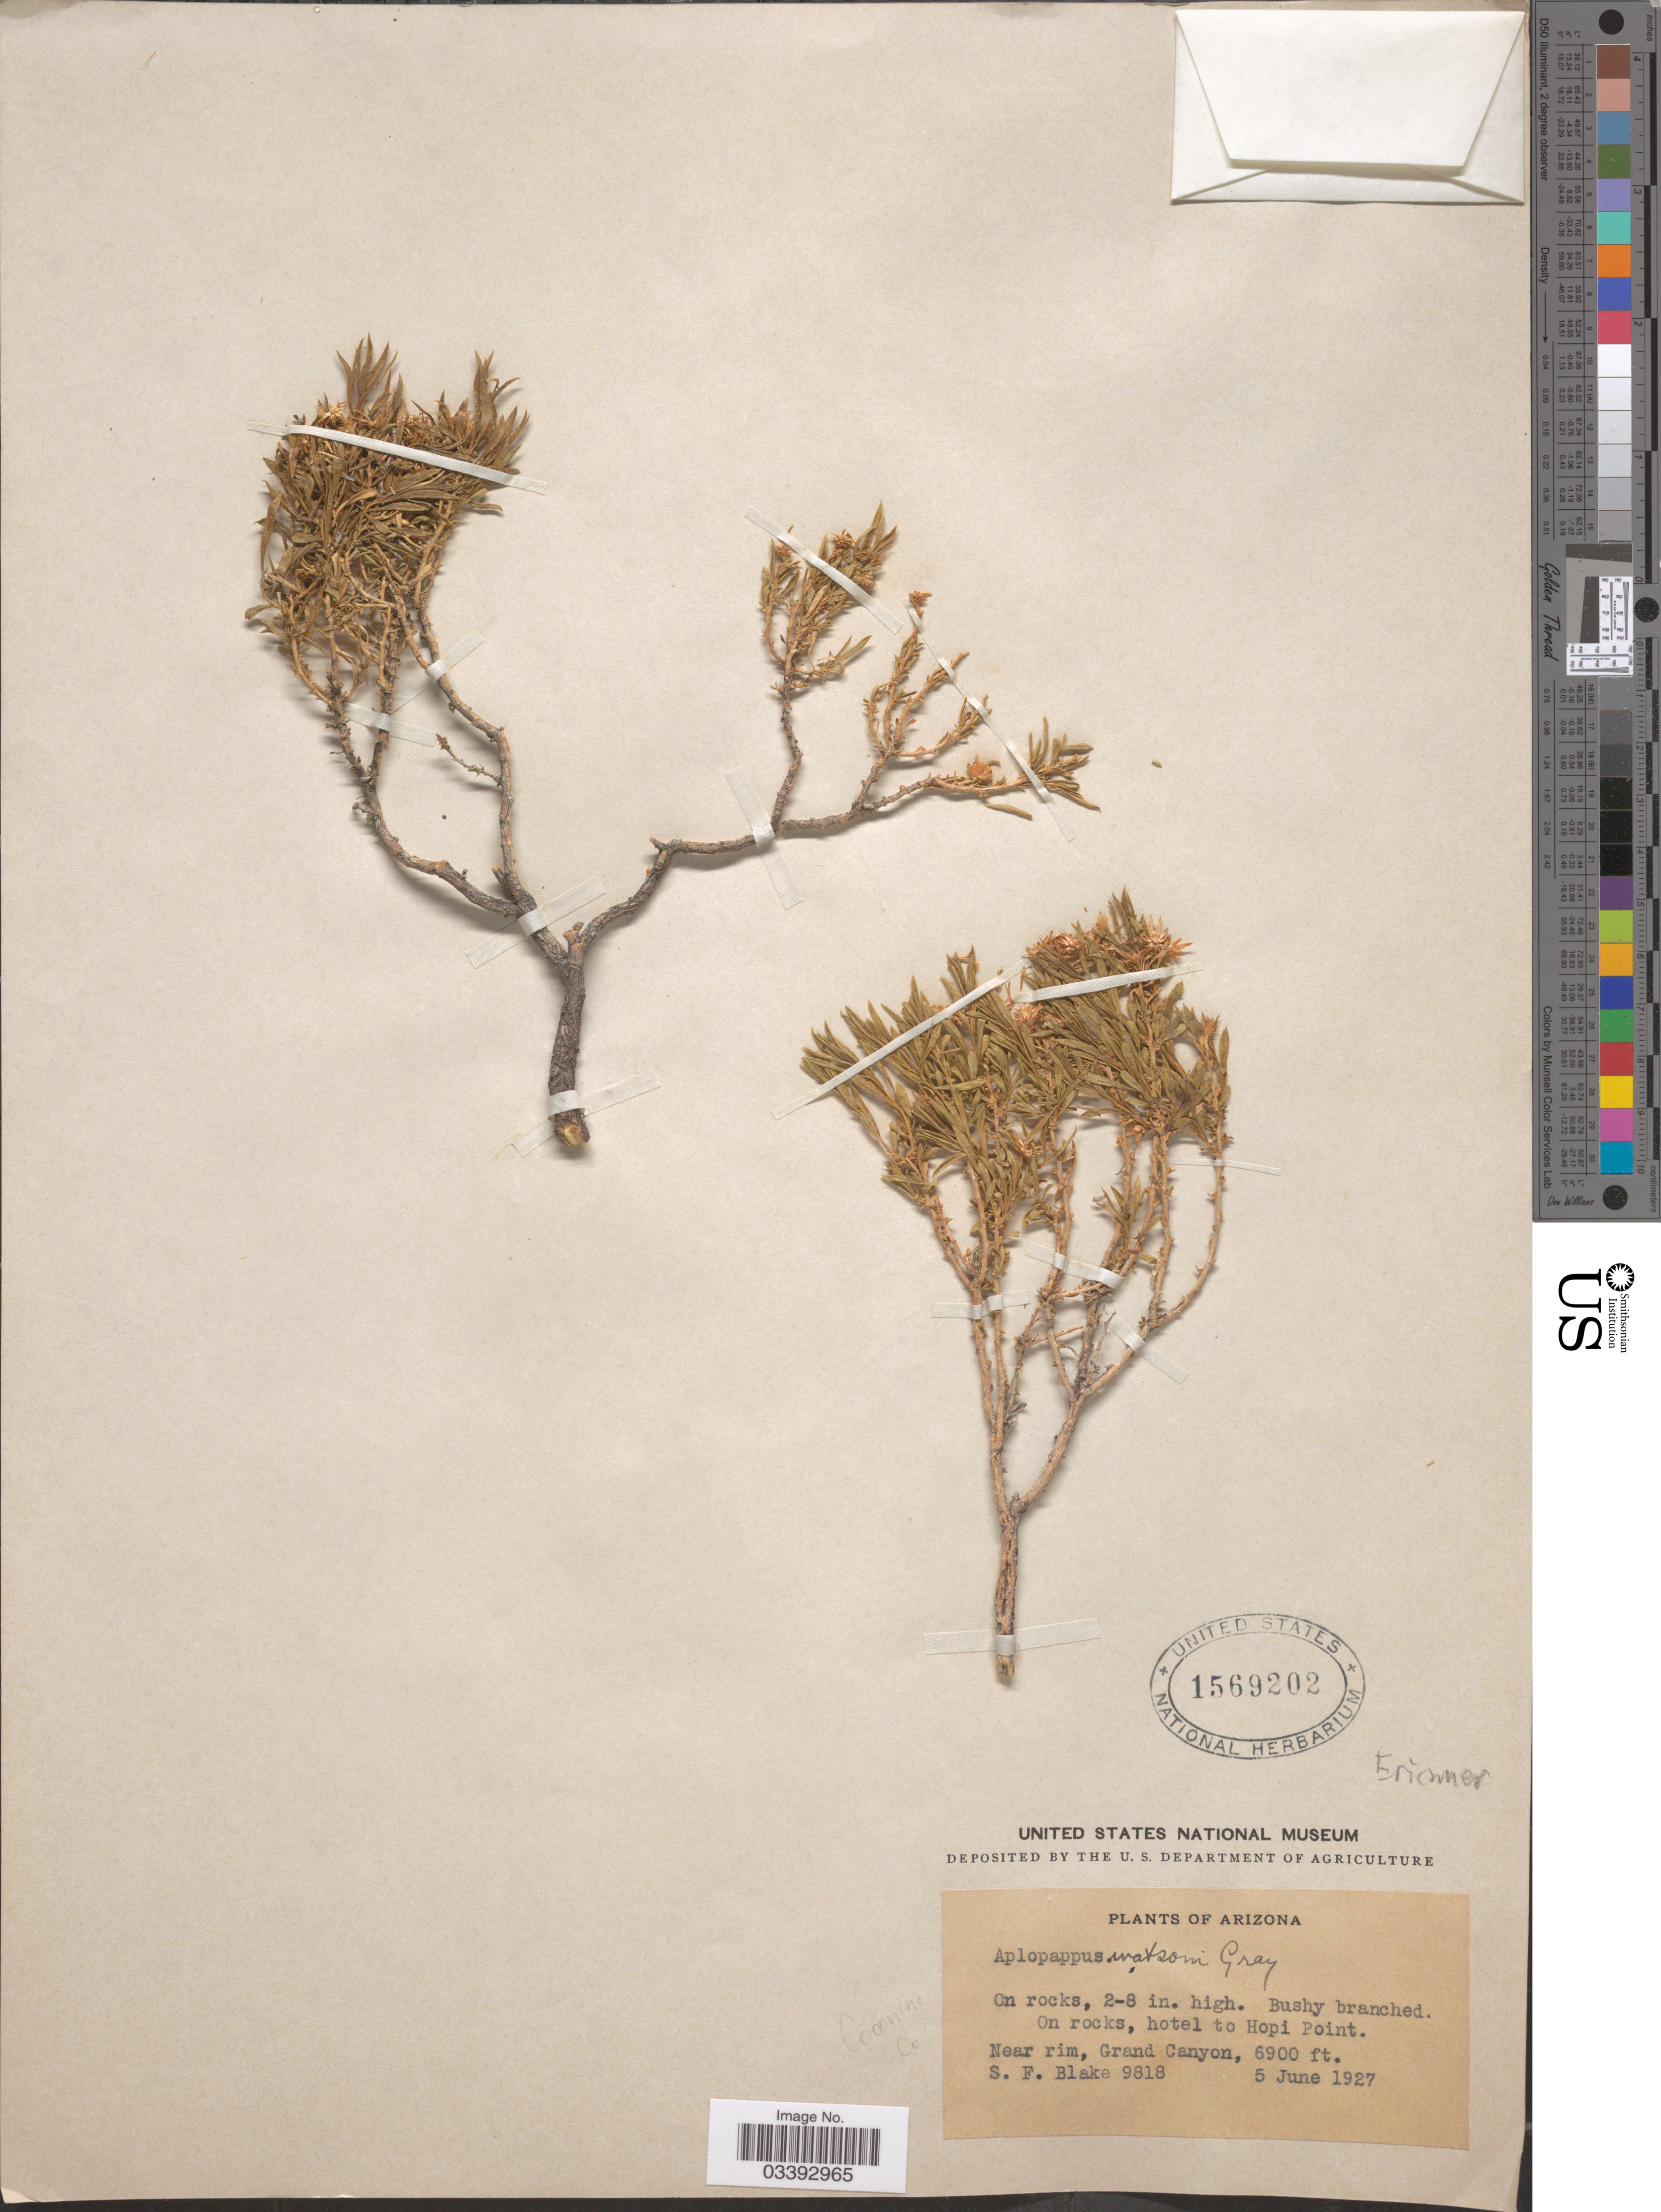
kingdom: Plantae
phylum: Tracheophyta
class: Magnoliopsida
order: Asterales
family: Asteraceae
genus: Ericameria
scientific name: Ericameria watsonii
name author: (A. Gray) G.L. Nesom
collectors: S. Blake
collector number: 9818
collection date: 1927-06-05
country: United States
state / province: Arizona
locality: On rocks, hotel to Hopi Point. Near rim, Grand Canyon.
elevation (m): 2103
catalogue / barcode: US 1569202